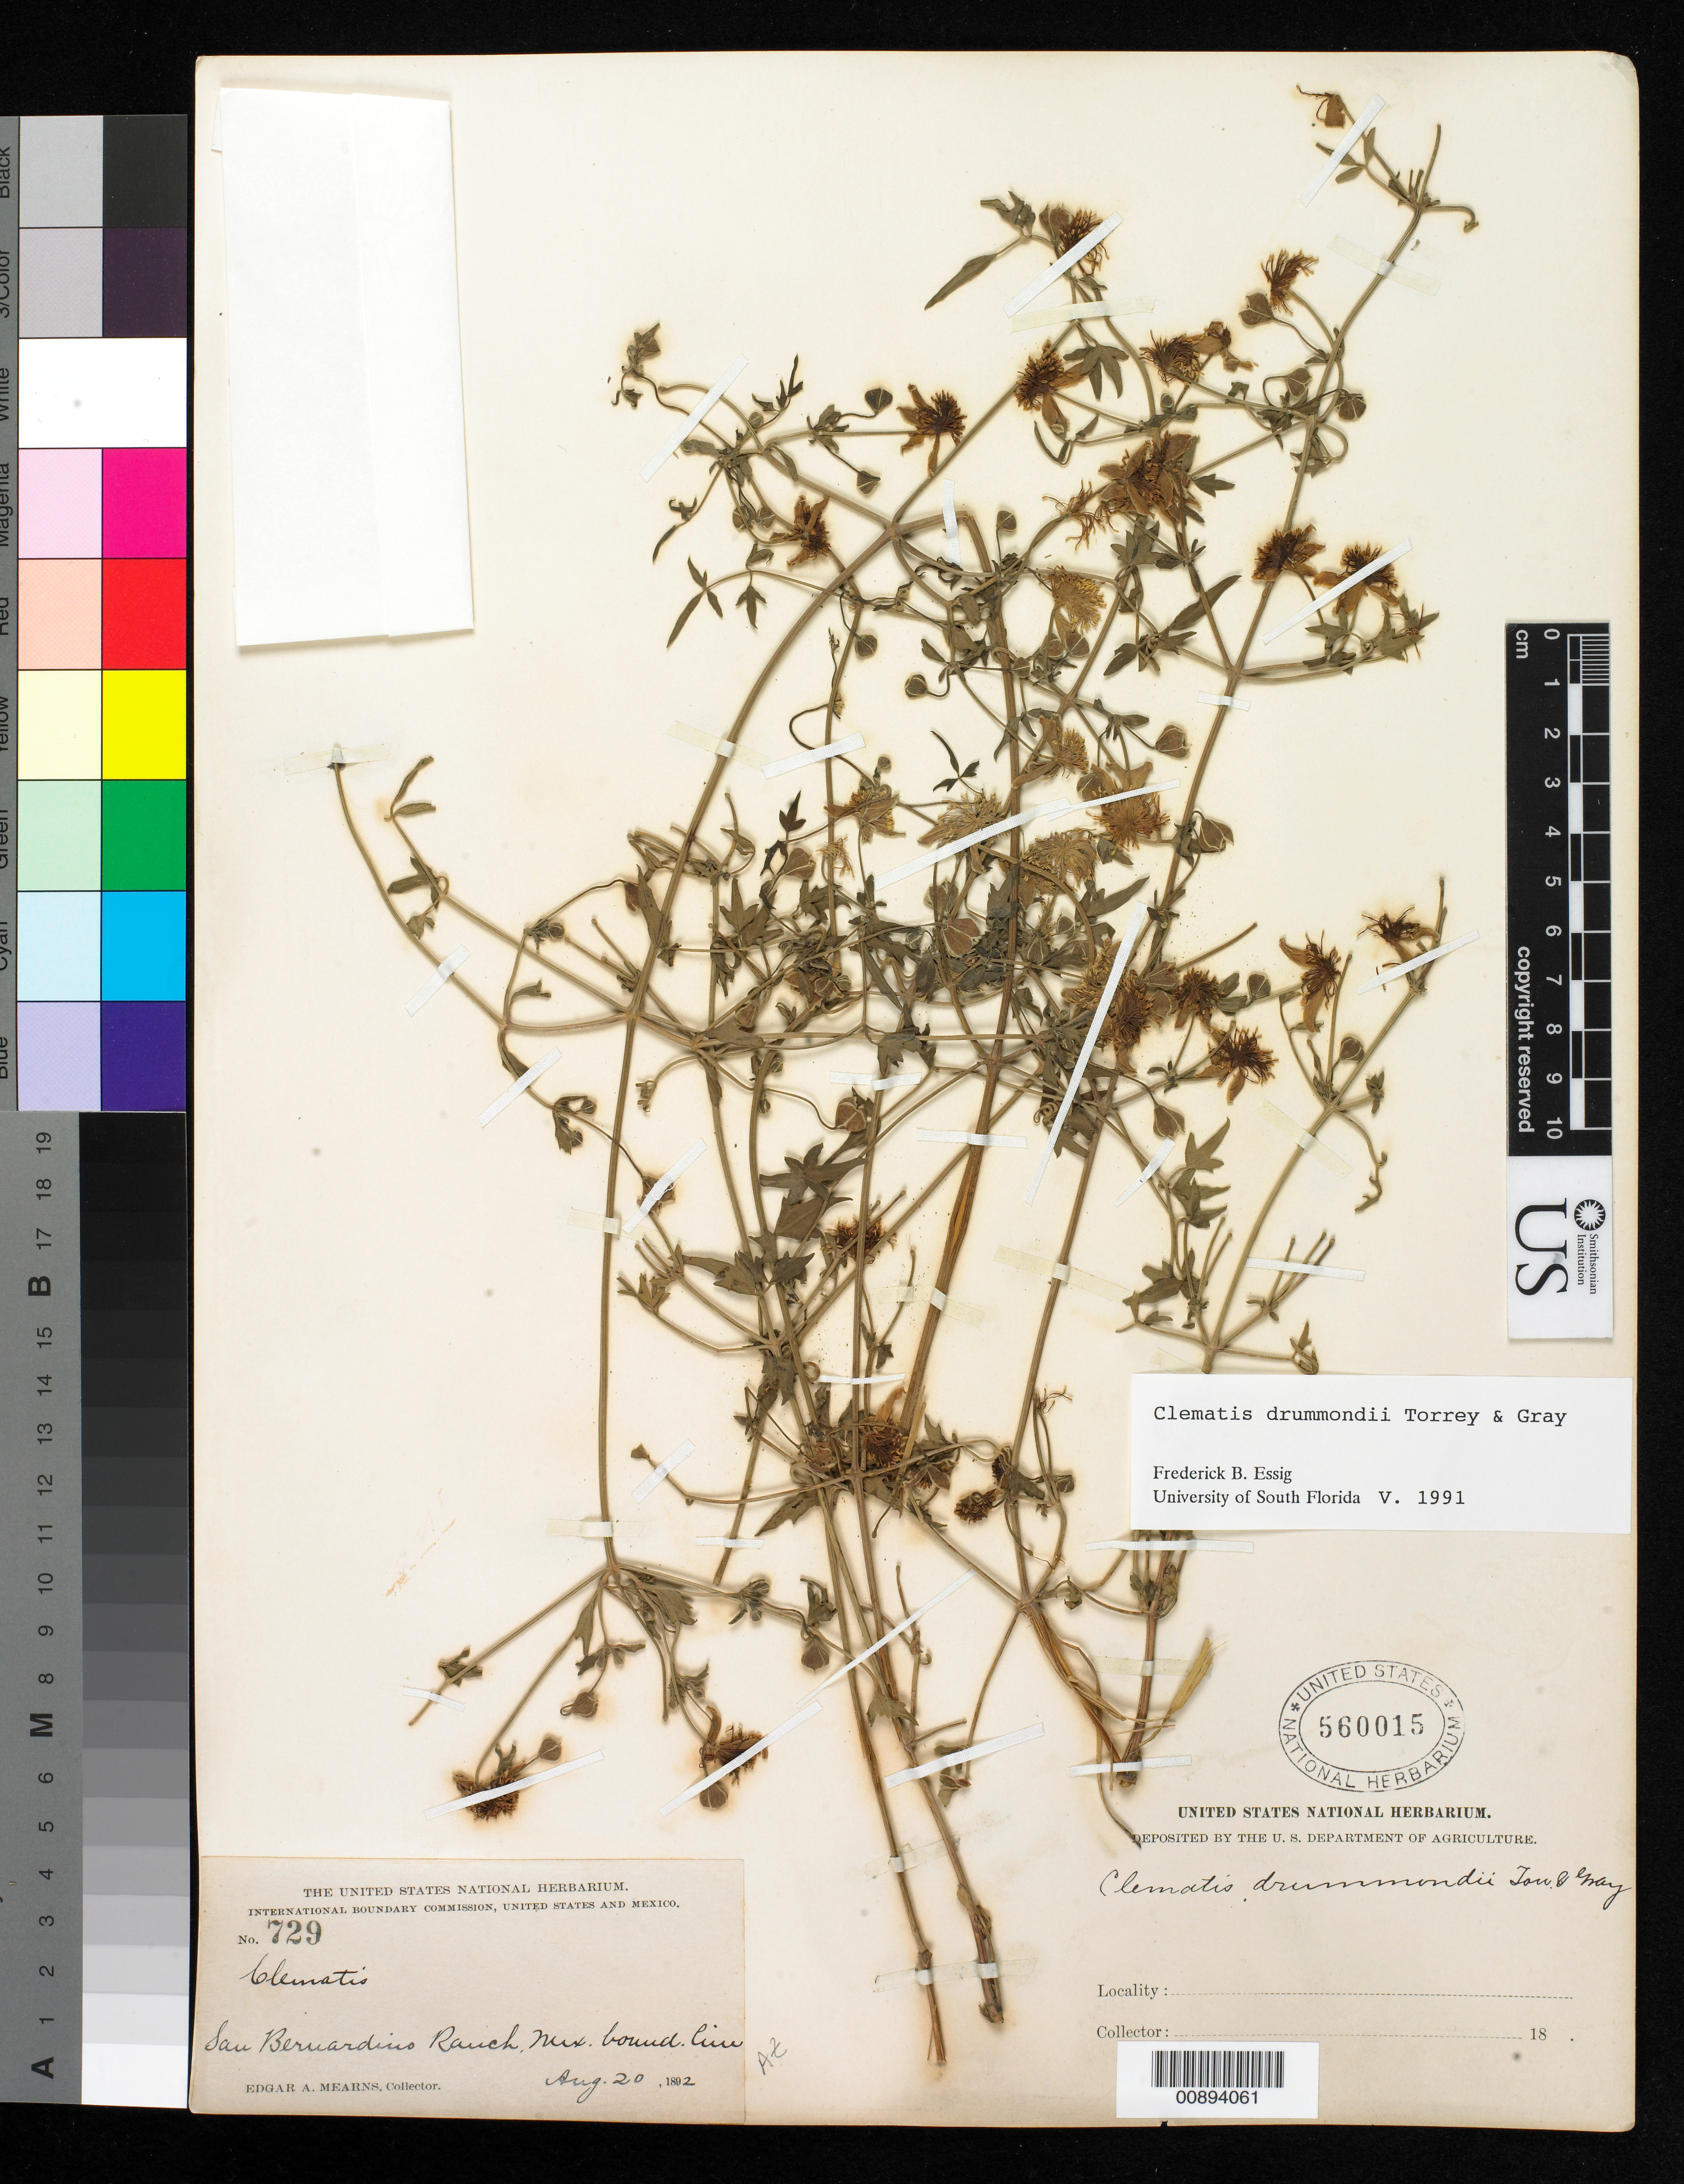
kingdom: Plantae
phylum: Tracheophyta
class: Magnoliopsida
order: Ranunculales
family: Ranunculaceae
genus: Clematis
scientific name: Clematis drummondii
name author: Torr. & A. Gray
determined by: Essig, Frederick B.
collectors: E. A. Mearns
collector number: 729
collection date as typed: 20 Aug 1892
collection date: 1892-08-20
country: United States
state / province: Arizona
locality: San Bernardino Ranch, Mexican Boundary Line.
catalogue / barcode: US 560015